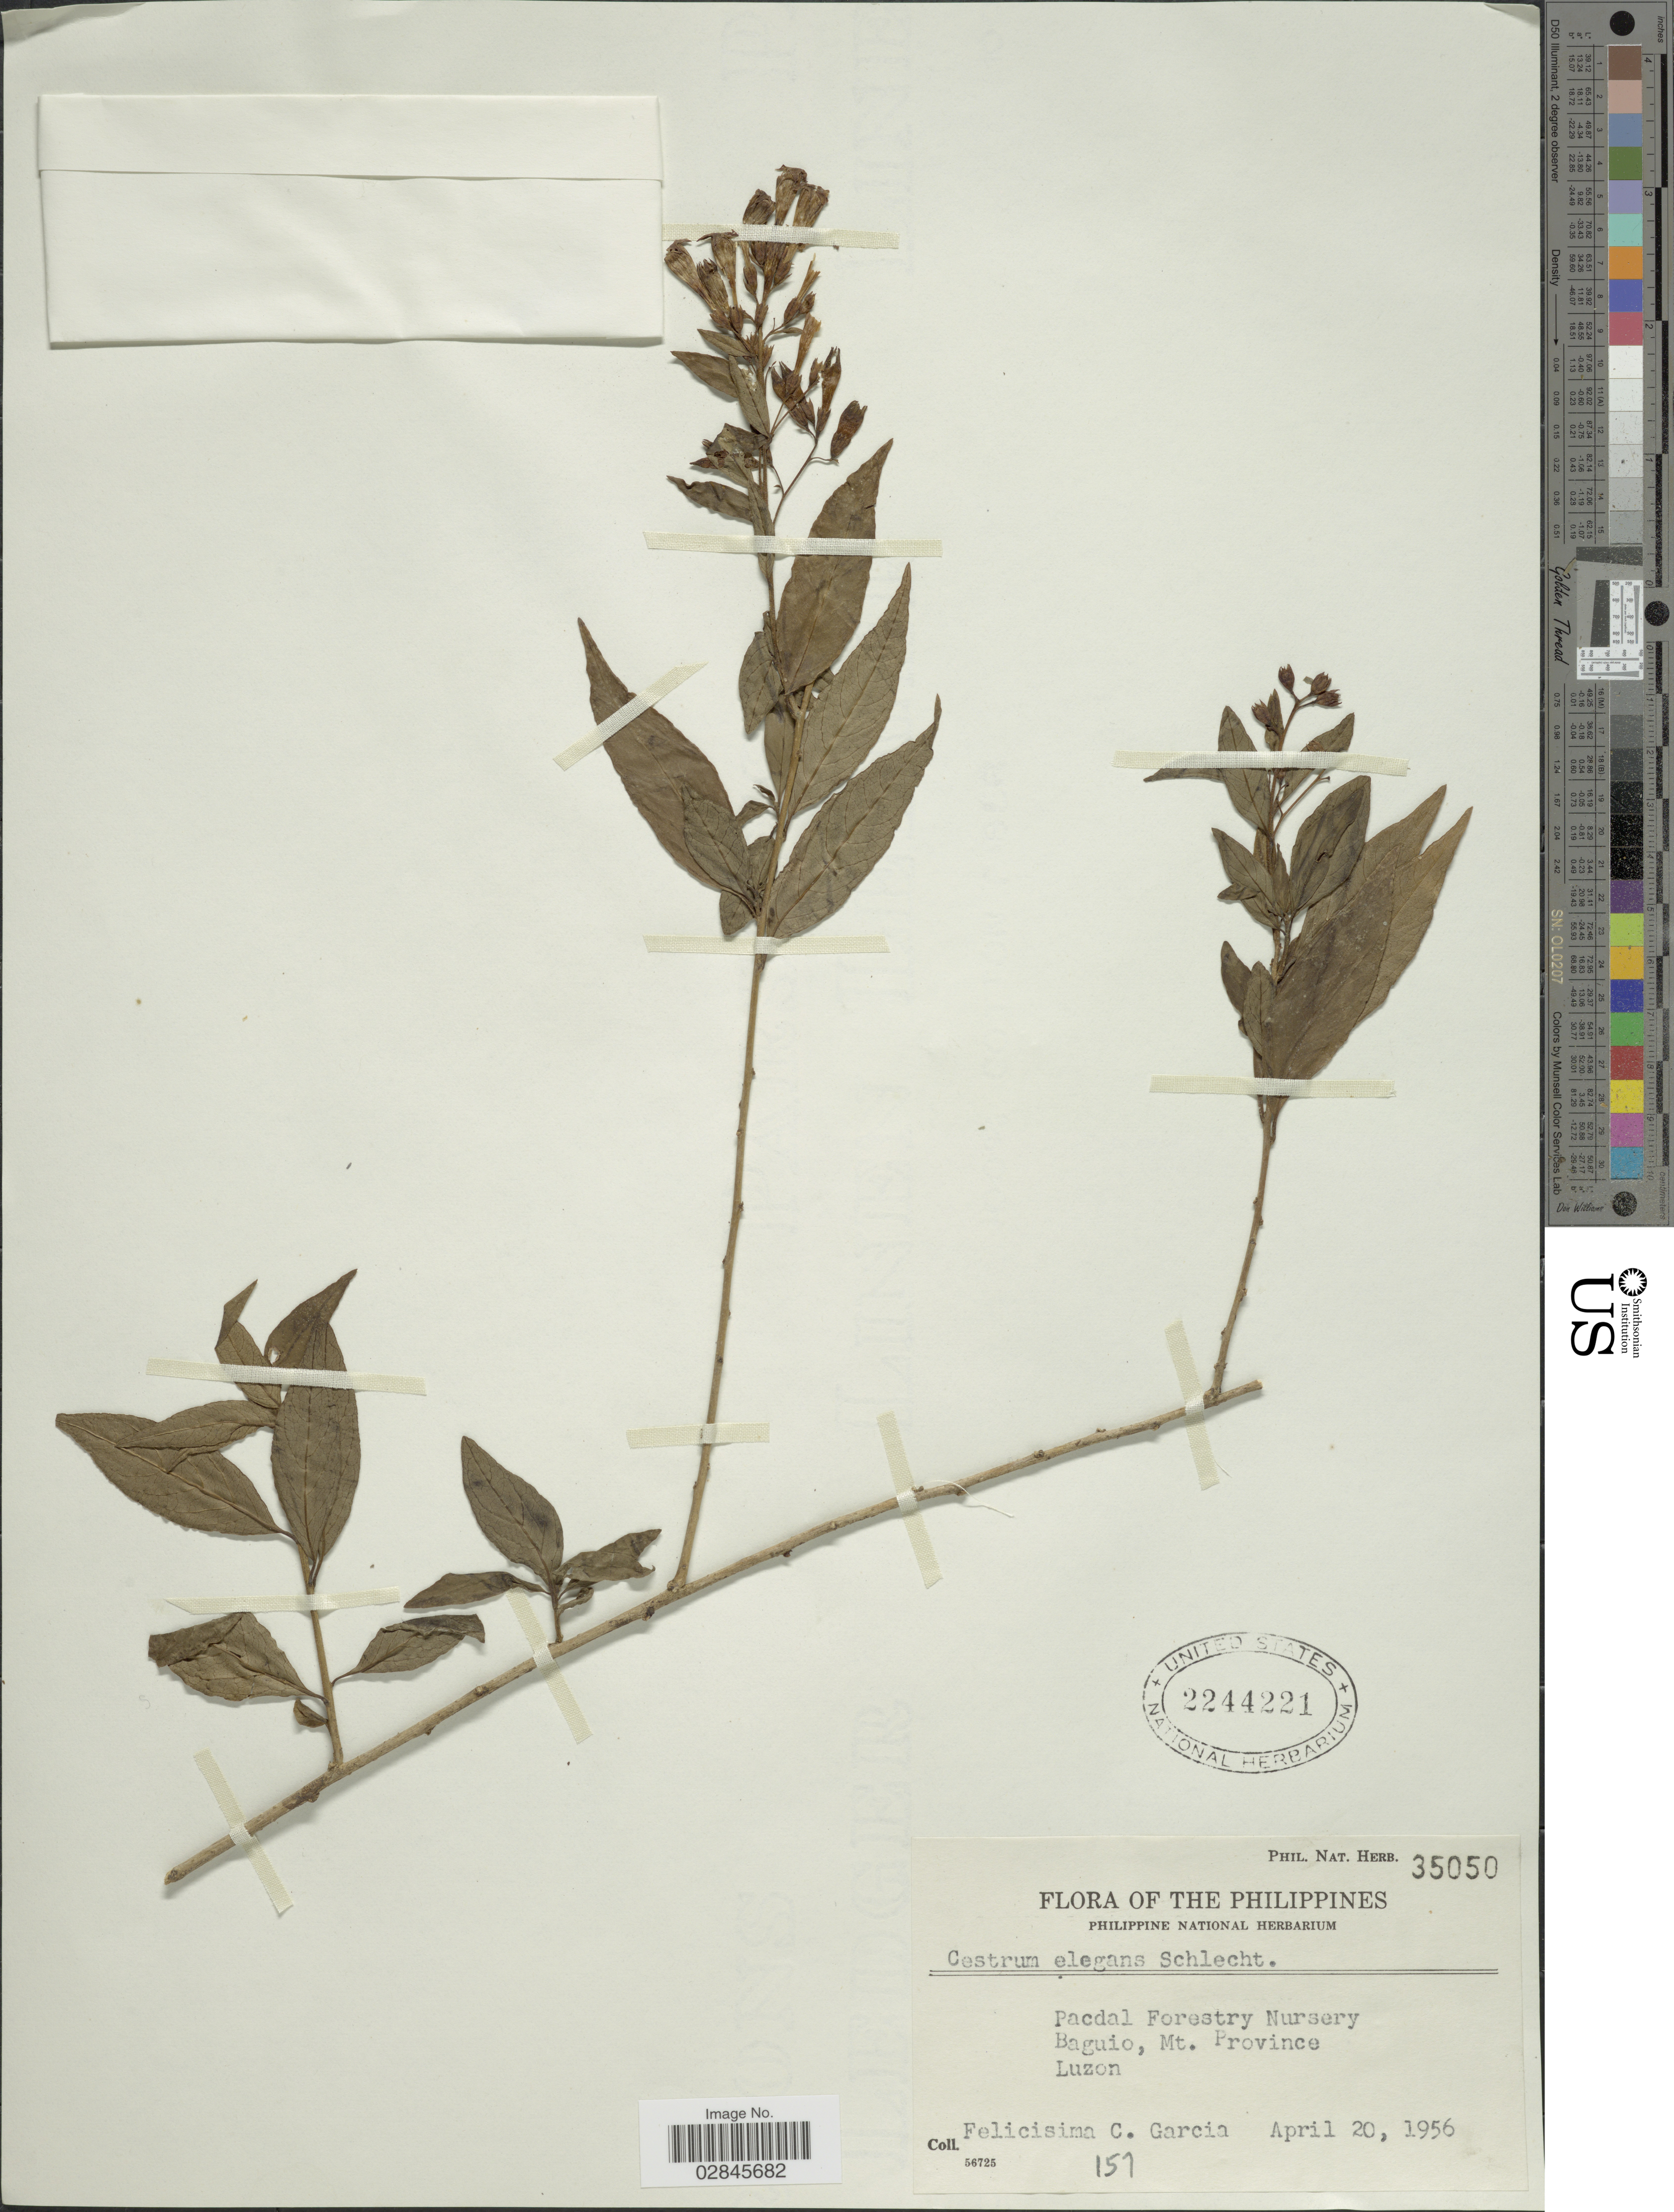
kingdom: Plantae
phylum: Tracheophyta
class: Magnoliopsida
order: Solanales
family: Solanaceae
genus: Cestrum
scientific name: Cestrum elegans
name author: (Brongn.) Schltdl.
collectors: F. C. Garcia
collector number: Phil. Nat. Herb. 35050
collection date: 1956-04-20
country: Philippines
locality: Pacdal Forestry Nursery. Baguio, Mt. Province, Luzon.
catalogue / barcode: US 2244221